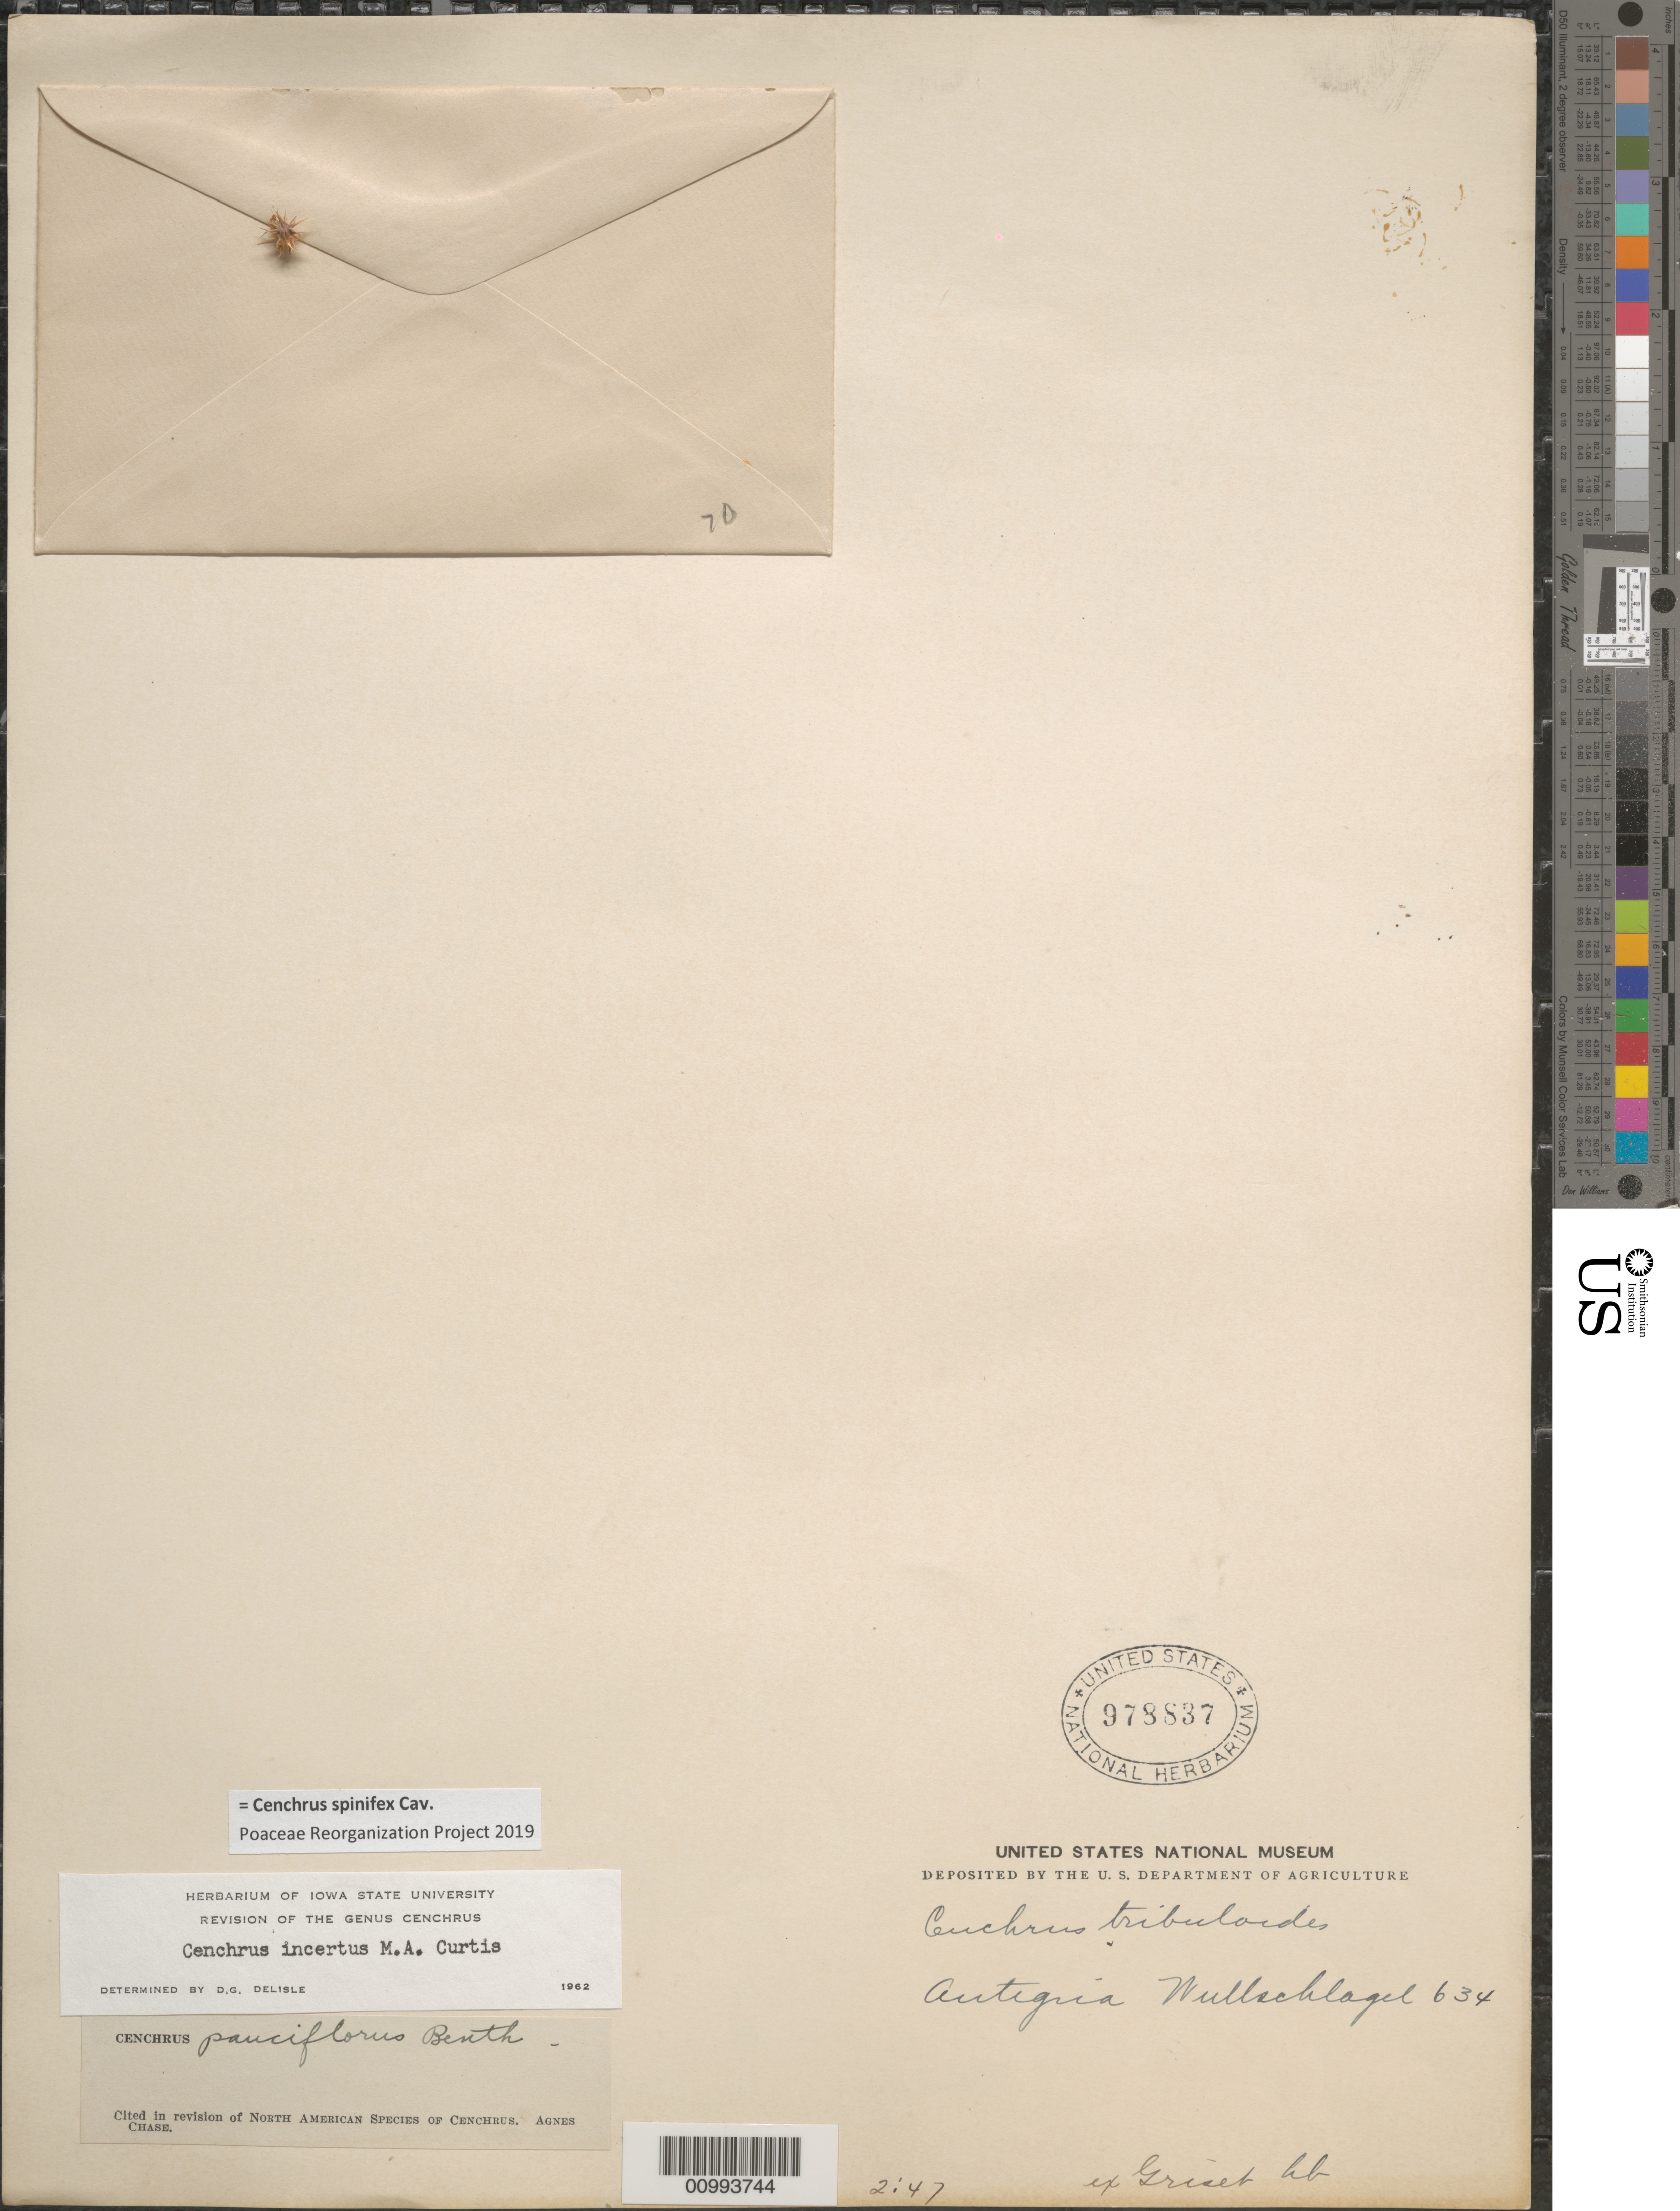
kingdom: Plantae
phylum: Tracheophyta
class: Liliopsida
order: Poales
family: Poaceae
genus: Cenchrus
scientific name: Cenchrus spinifex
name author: Cav.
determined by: Poaceae Reorganization Project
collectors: H. R. Wullschlaegel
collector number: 634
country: Antigua and Barbuda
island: Antigua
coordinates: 0 N, 0 E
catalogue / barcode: US 978837